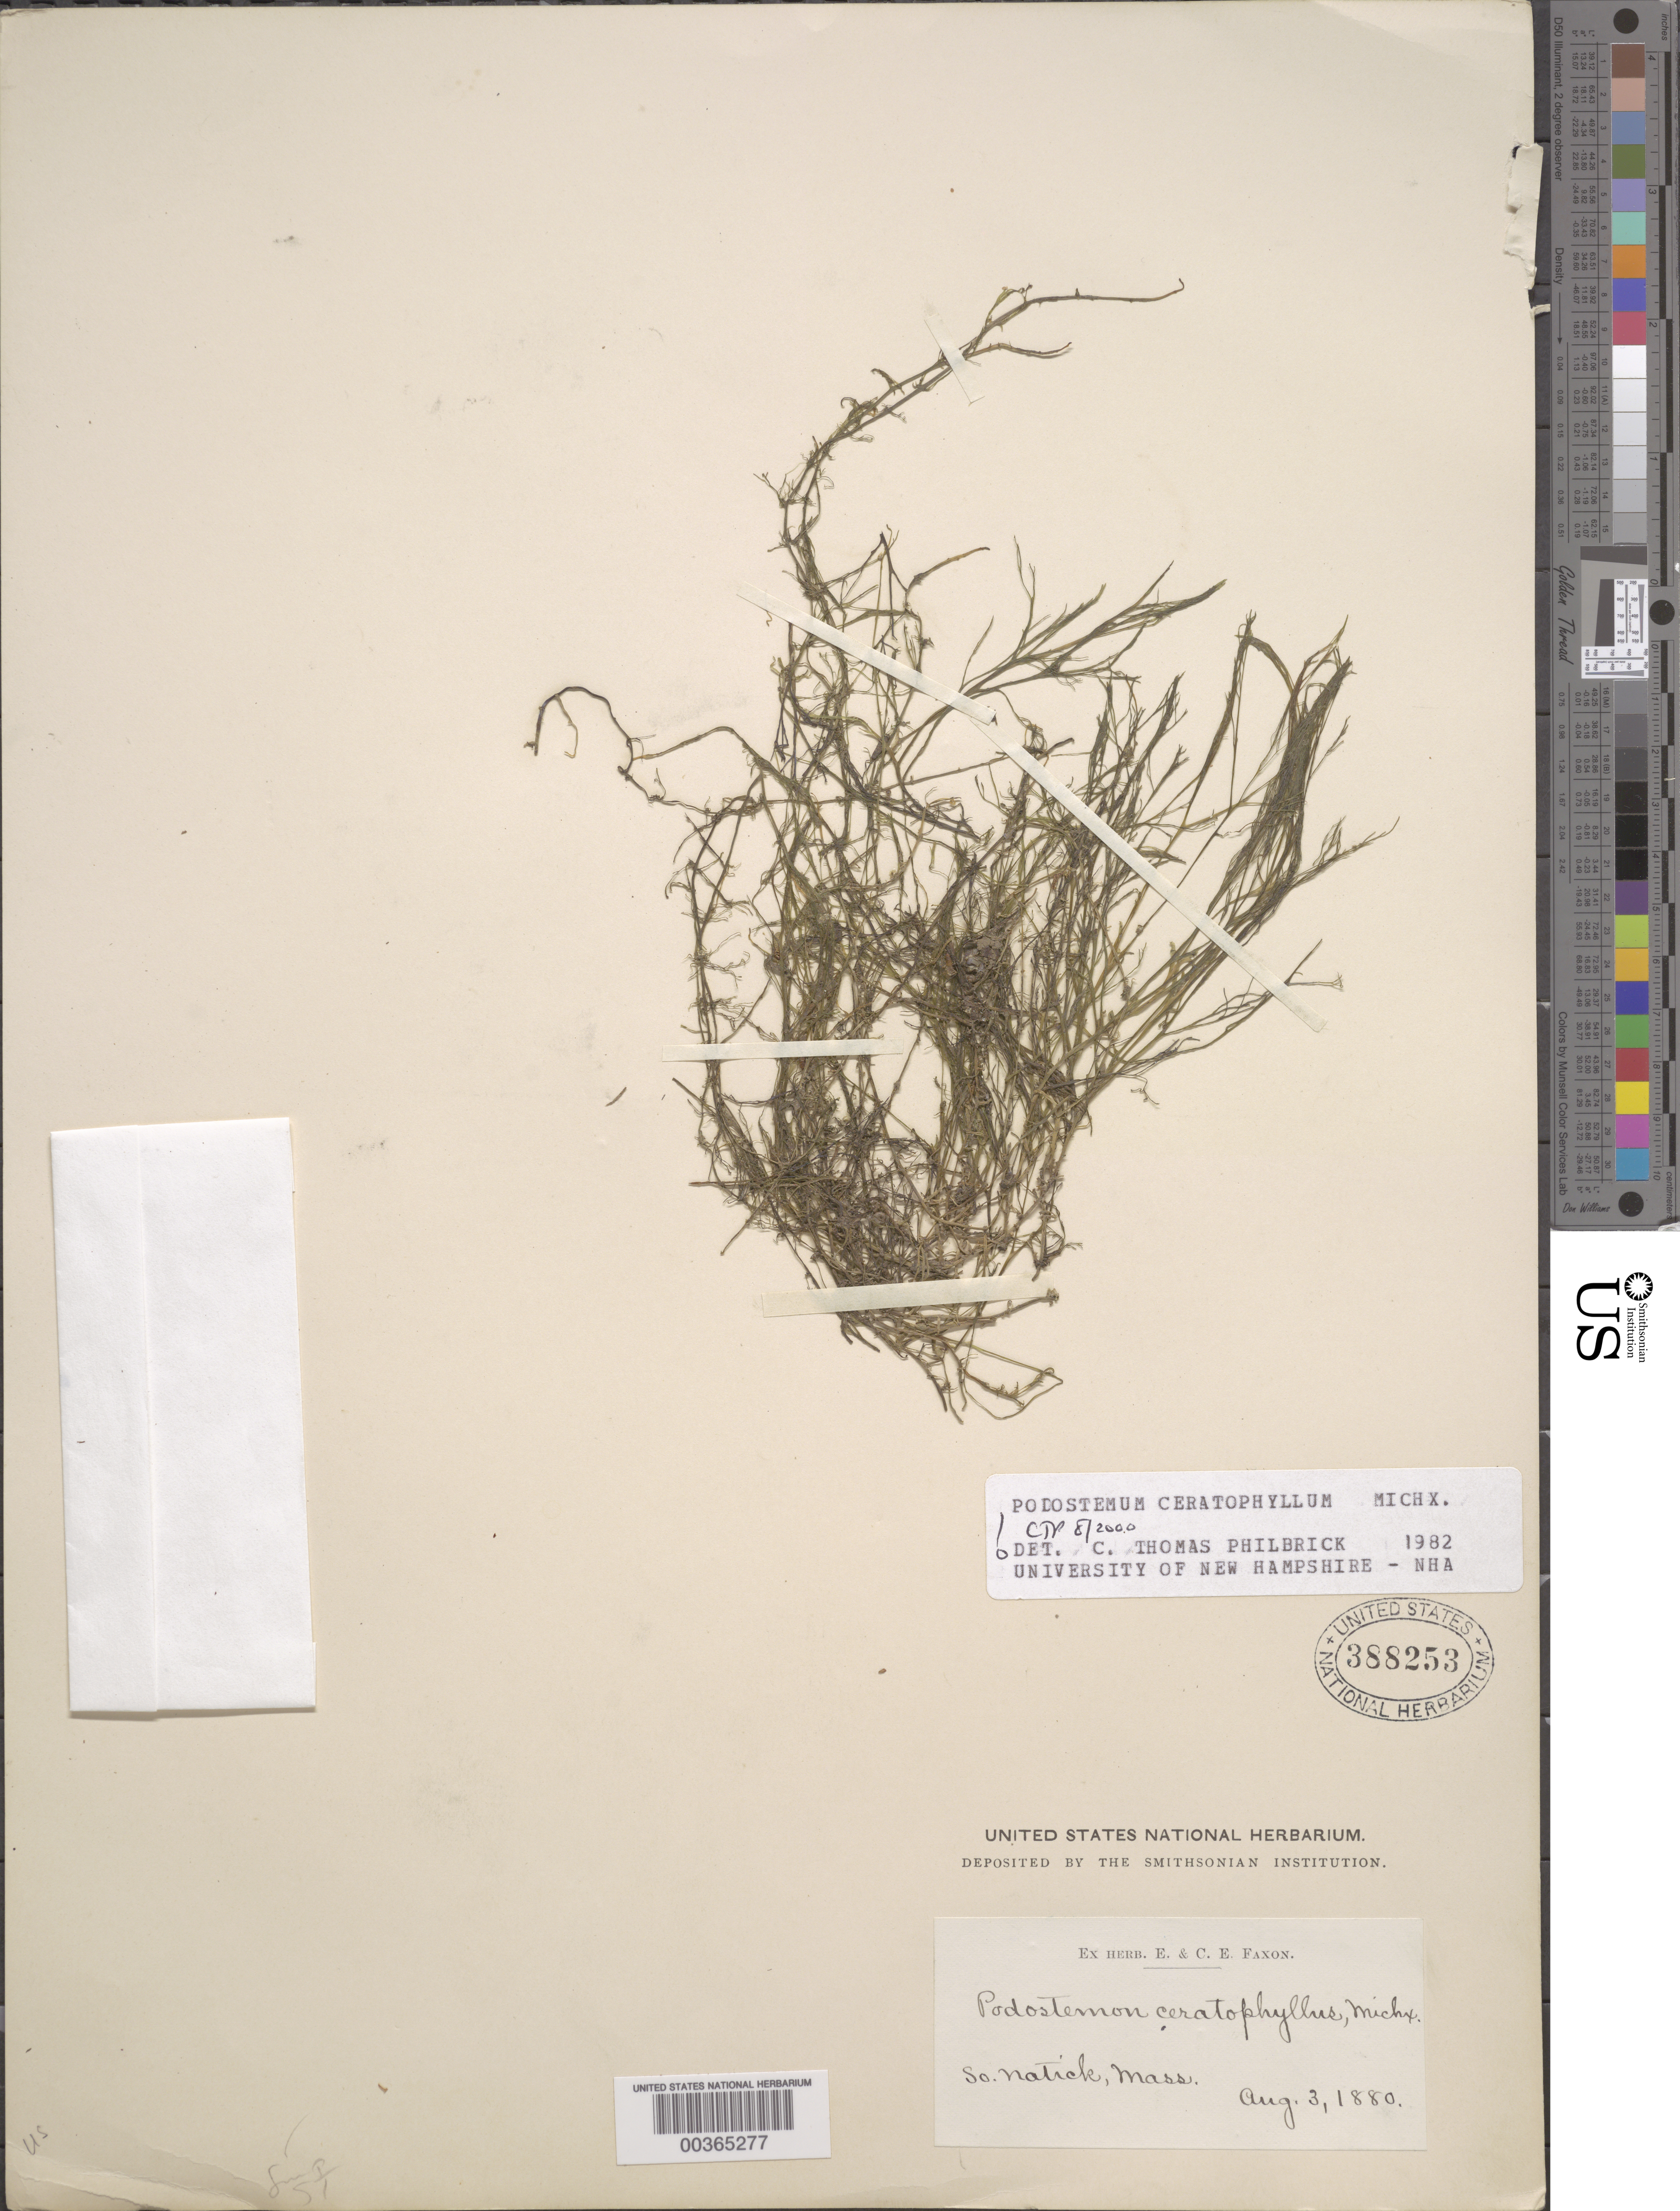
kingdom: Plantae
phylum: Tracheophyta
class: Magnoliopsida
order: Malpighiales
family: Podostemaceae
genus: Podostemum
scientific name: Podostemum ceratophylllum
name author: Michx.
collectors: ex herb. Faxon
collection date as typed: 03 Aug 1880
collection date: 1880-08-03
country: United States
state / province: Massachusetts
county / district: Middlesex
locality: South natick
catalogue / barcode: US 388253